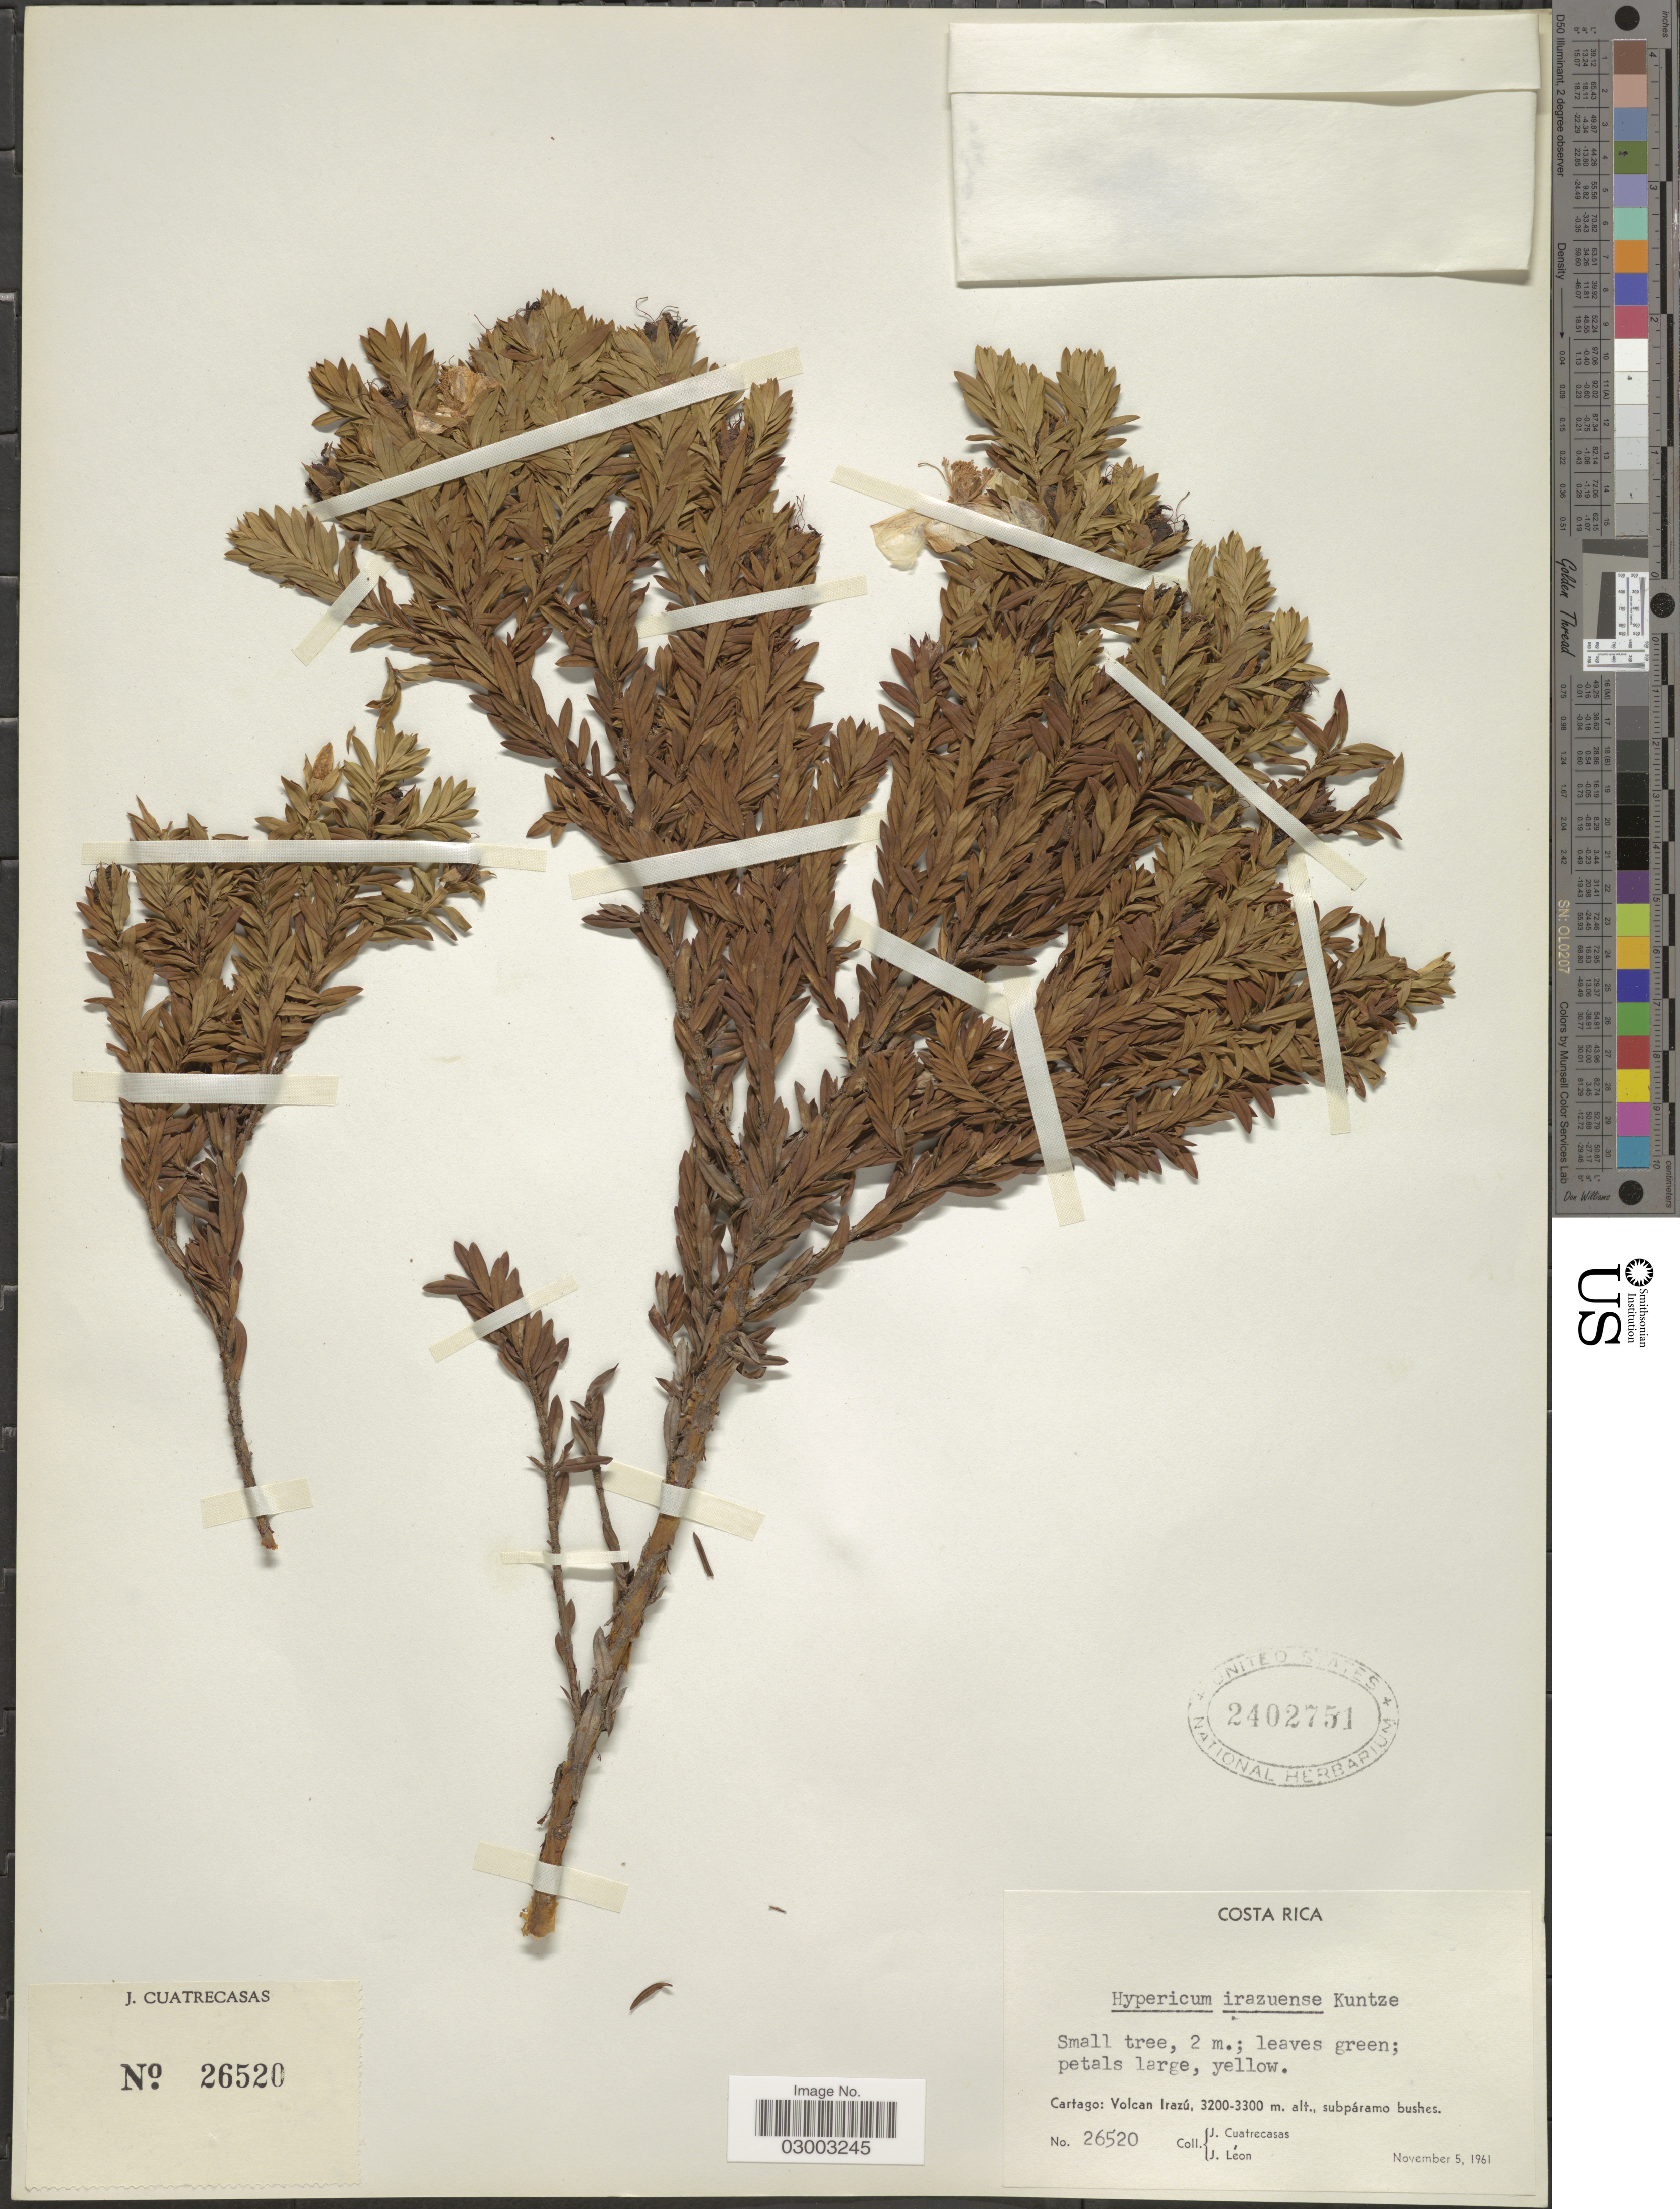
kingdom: Plantae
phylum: Tracheophyta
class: Magnoliopsida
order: Malpighiales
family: Hypericaceae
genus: Hypericum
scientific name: Hypericum irazuense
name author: Kuntze ex N. Robson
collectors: J. Cuatrecasas & J. León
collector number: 26520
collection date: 1961-11-05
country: Costa Rica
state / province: Cartago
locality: Cartago: Volcan Irazú.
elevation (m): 3200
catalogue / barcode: US 2402751